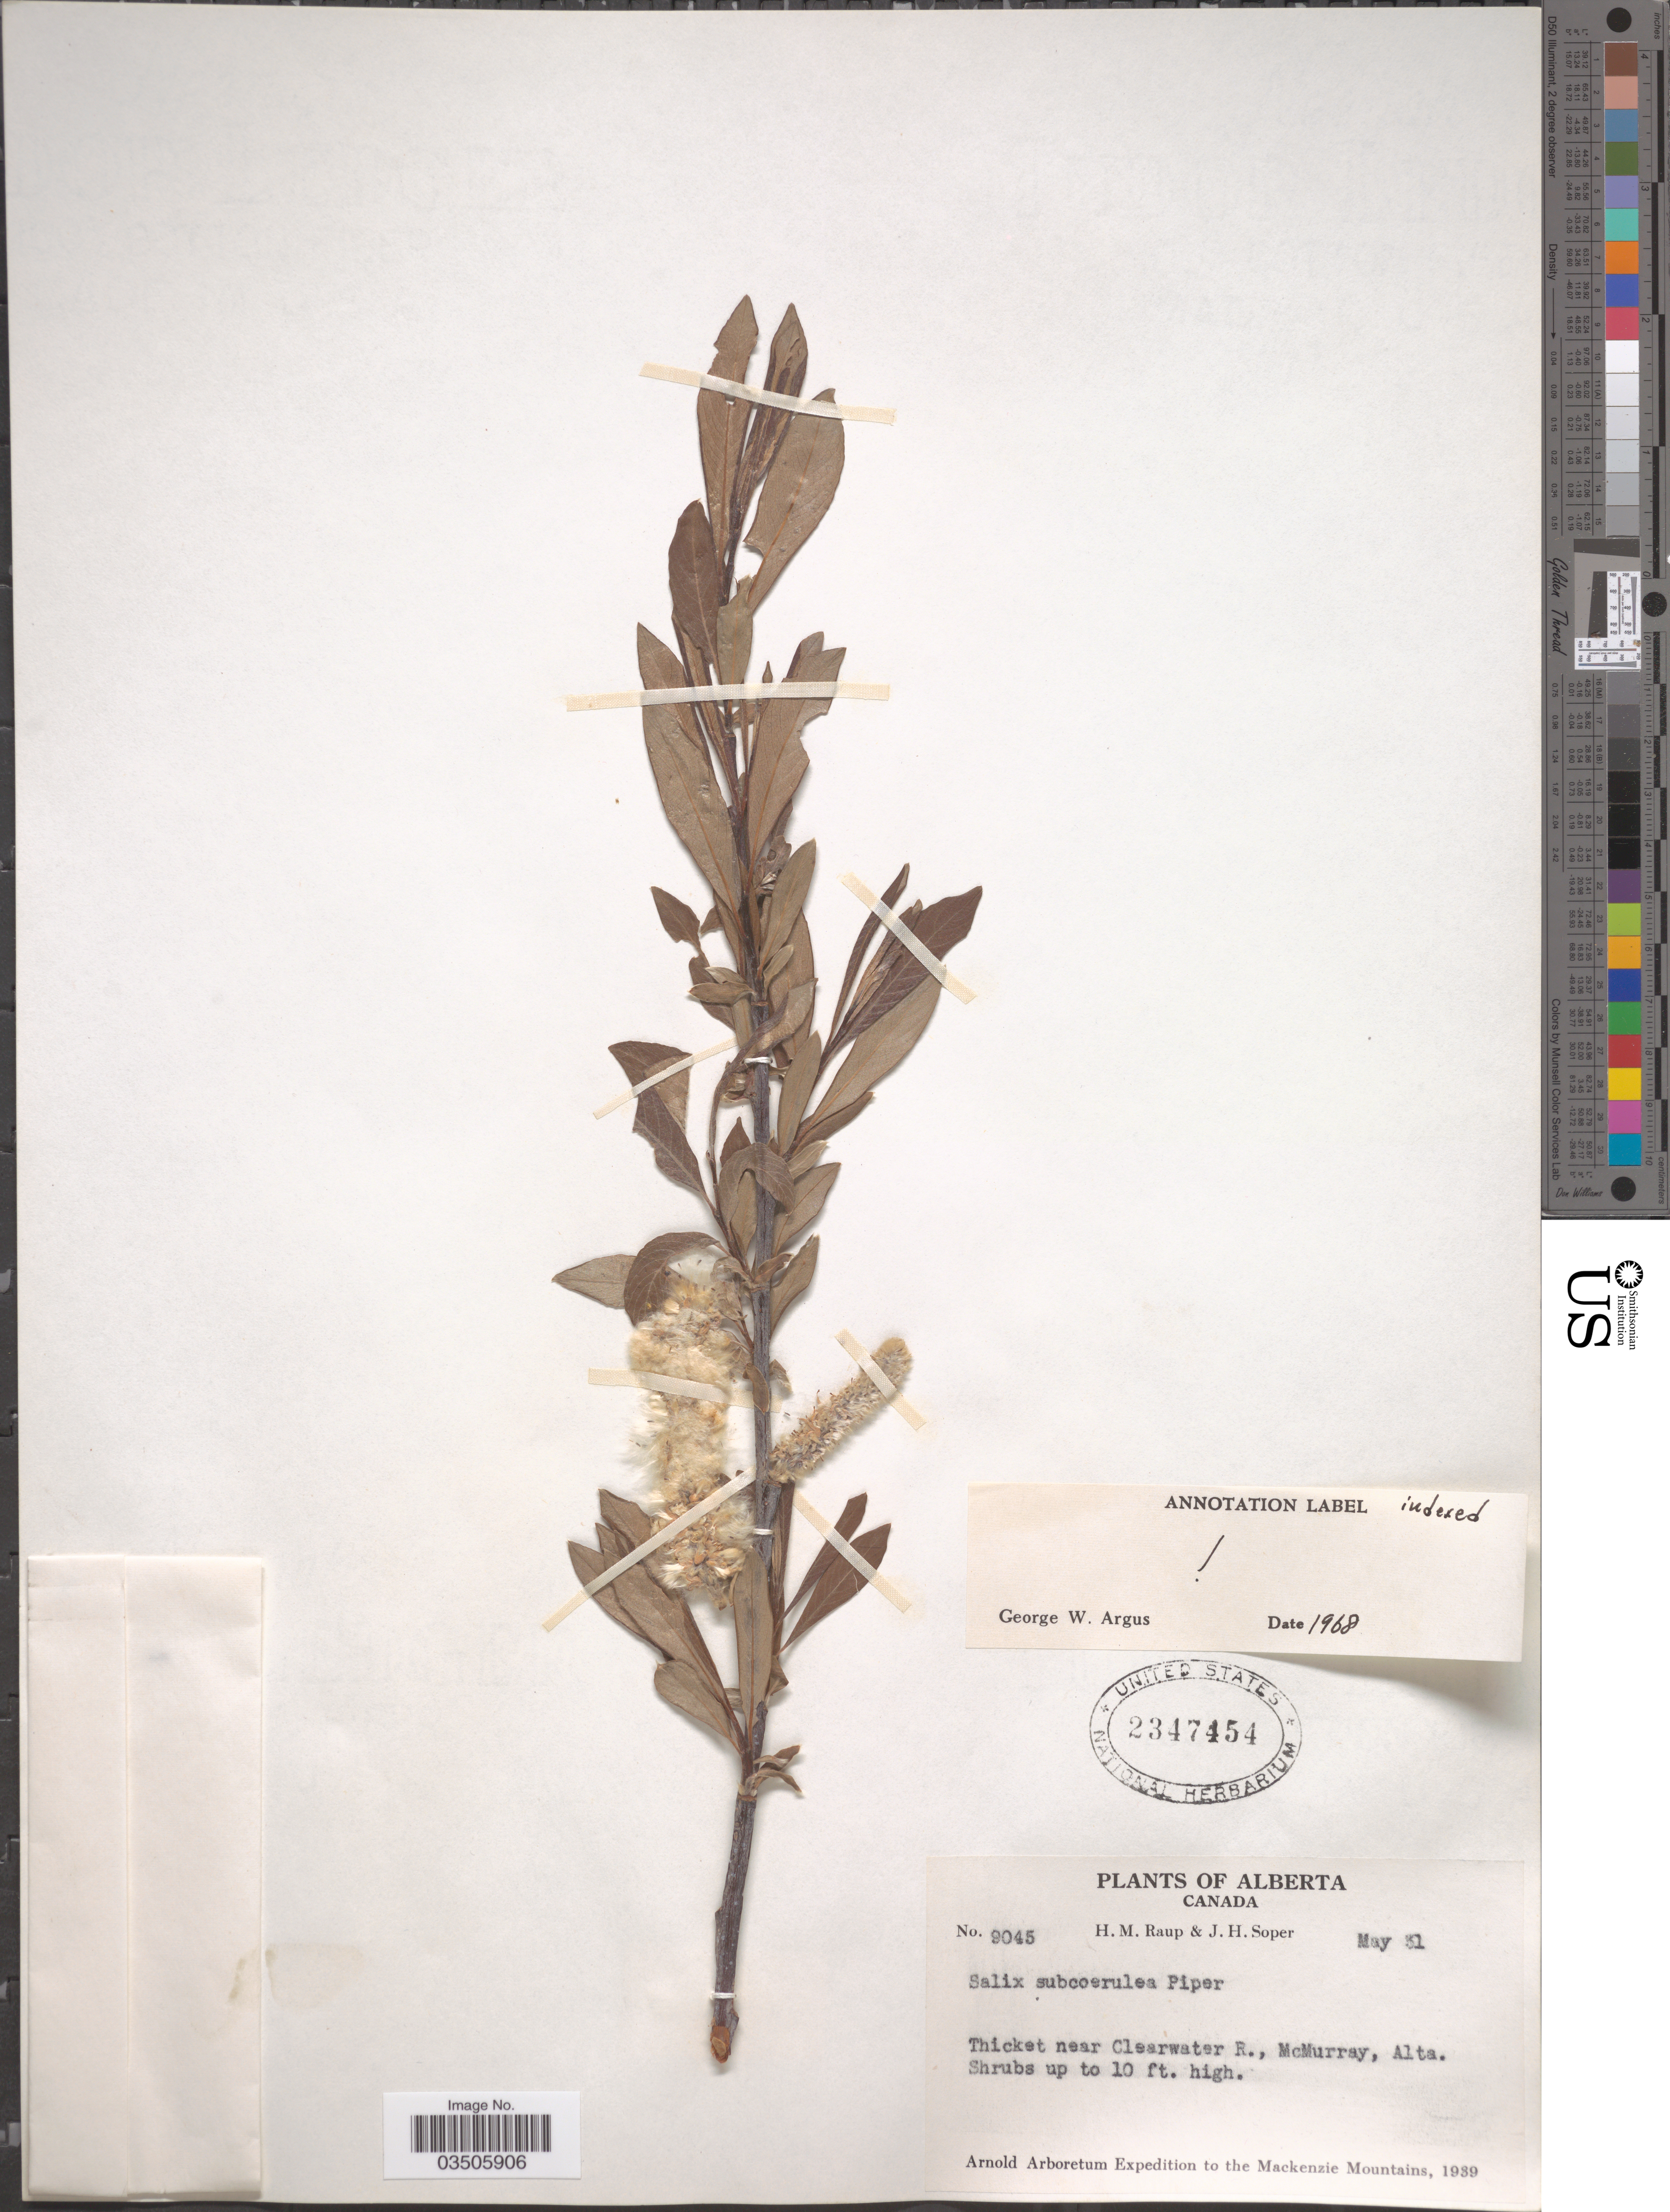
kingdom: Plantae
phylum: Tracheophyta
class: Magnoliopsida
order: Malpighiales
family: Salicaceae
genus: Salix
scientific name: Salix subcoerulea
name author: Piper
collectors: H. Raup & J. H. Soper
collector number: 9045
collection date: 1939-05-31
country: Canada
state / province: Alberta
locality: Thicket near Clearwater R., McMurray. Mackenzie Mountains.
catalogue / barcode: US 2347454